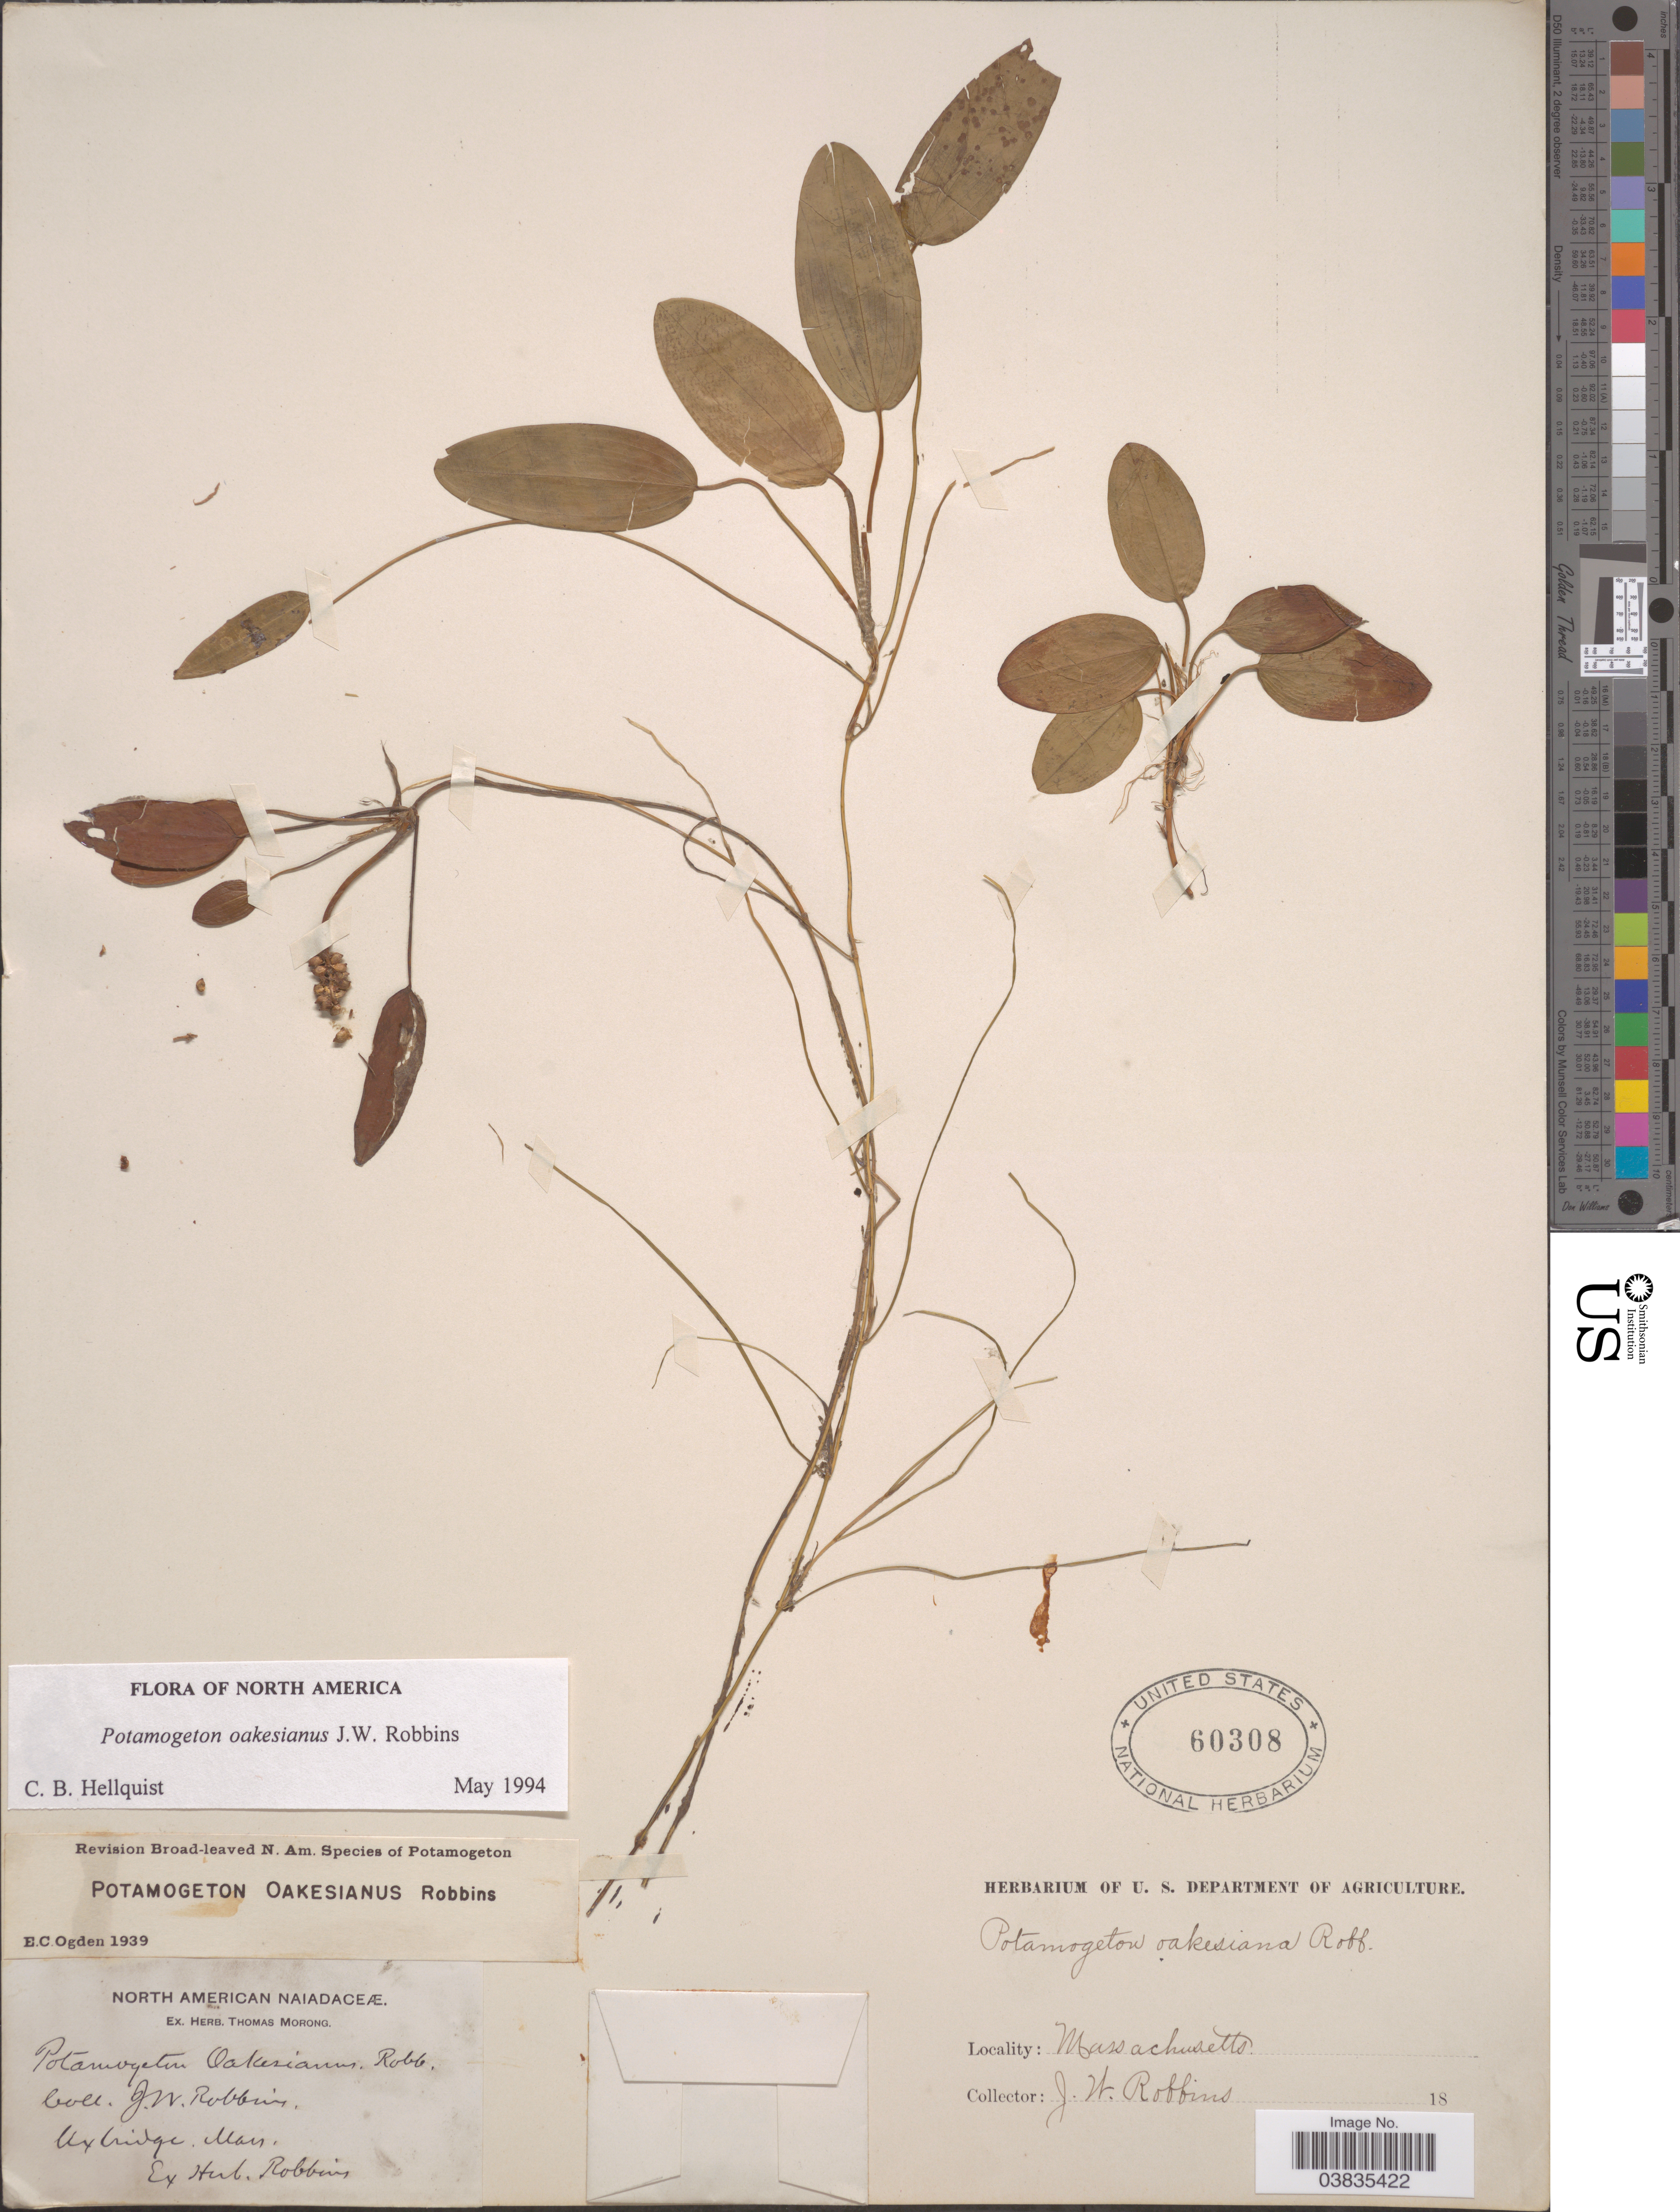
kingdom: Plantae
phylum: Tracheophyta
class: Liliopsida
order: Alismatales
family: Potamogetonaceae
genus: Potamogeton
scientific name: Potamogeton oakesianus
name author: J.W. Robbins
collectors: J. W. Robbins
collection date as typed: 18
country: United States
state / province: Massachusetts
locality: Oxbridge.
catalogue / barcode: US 60308